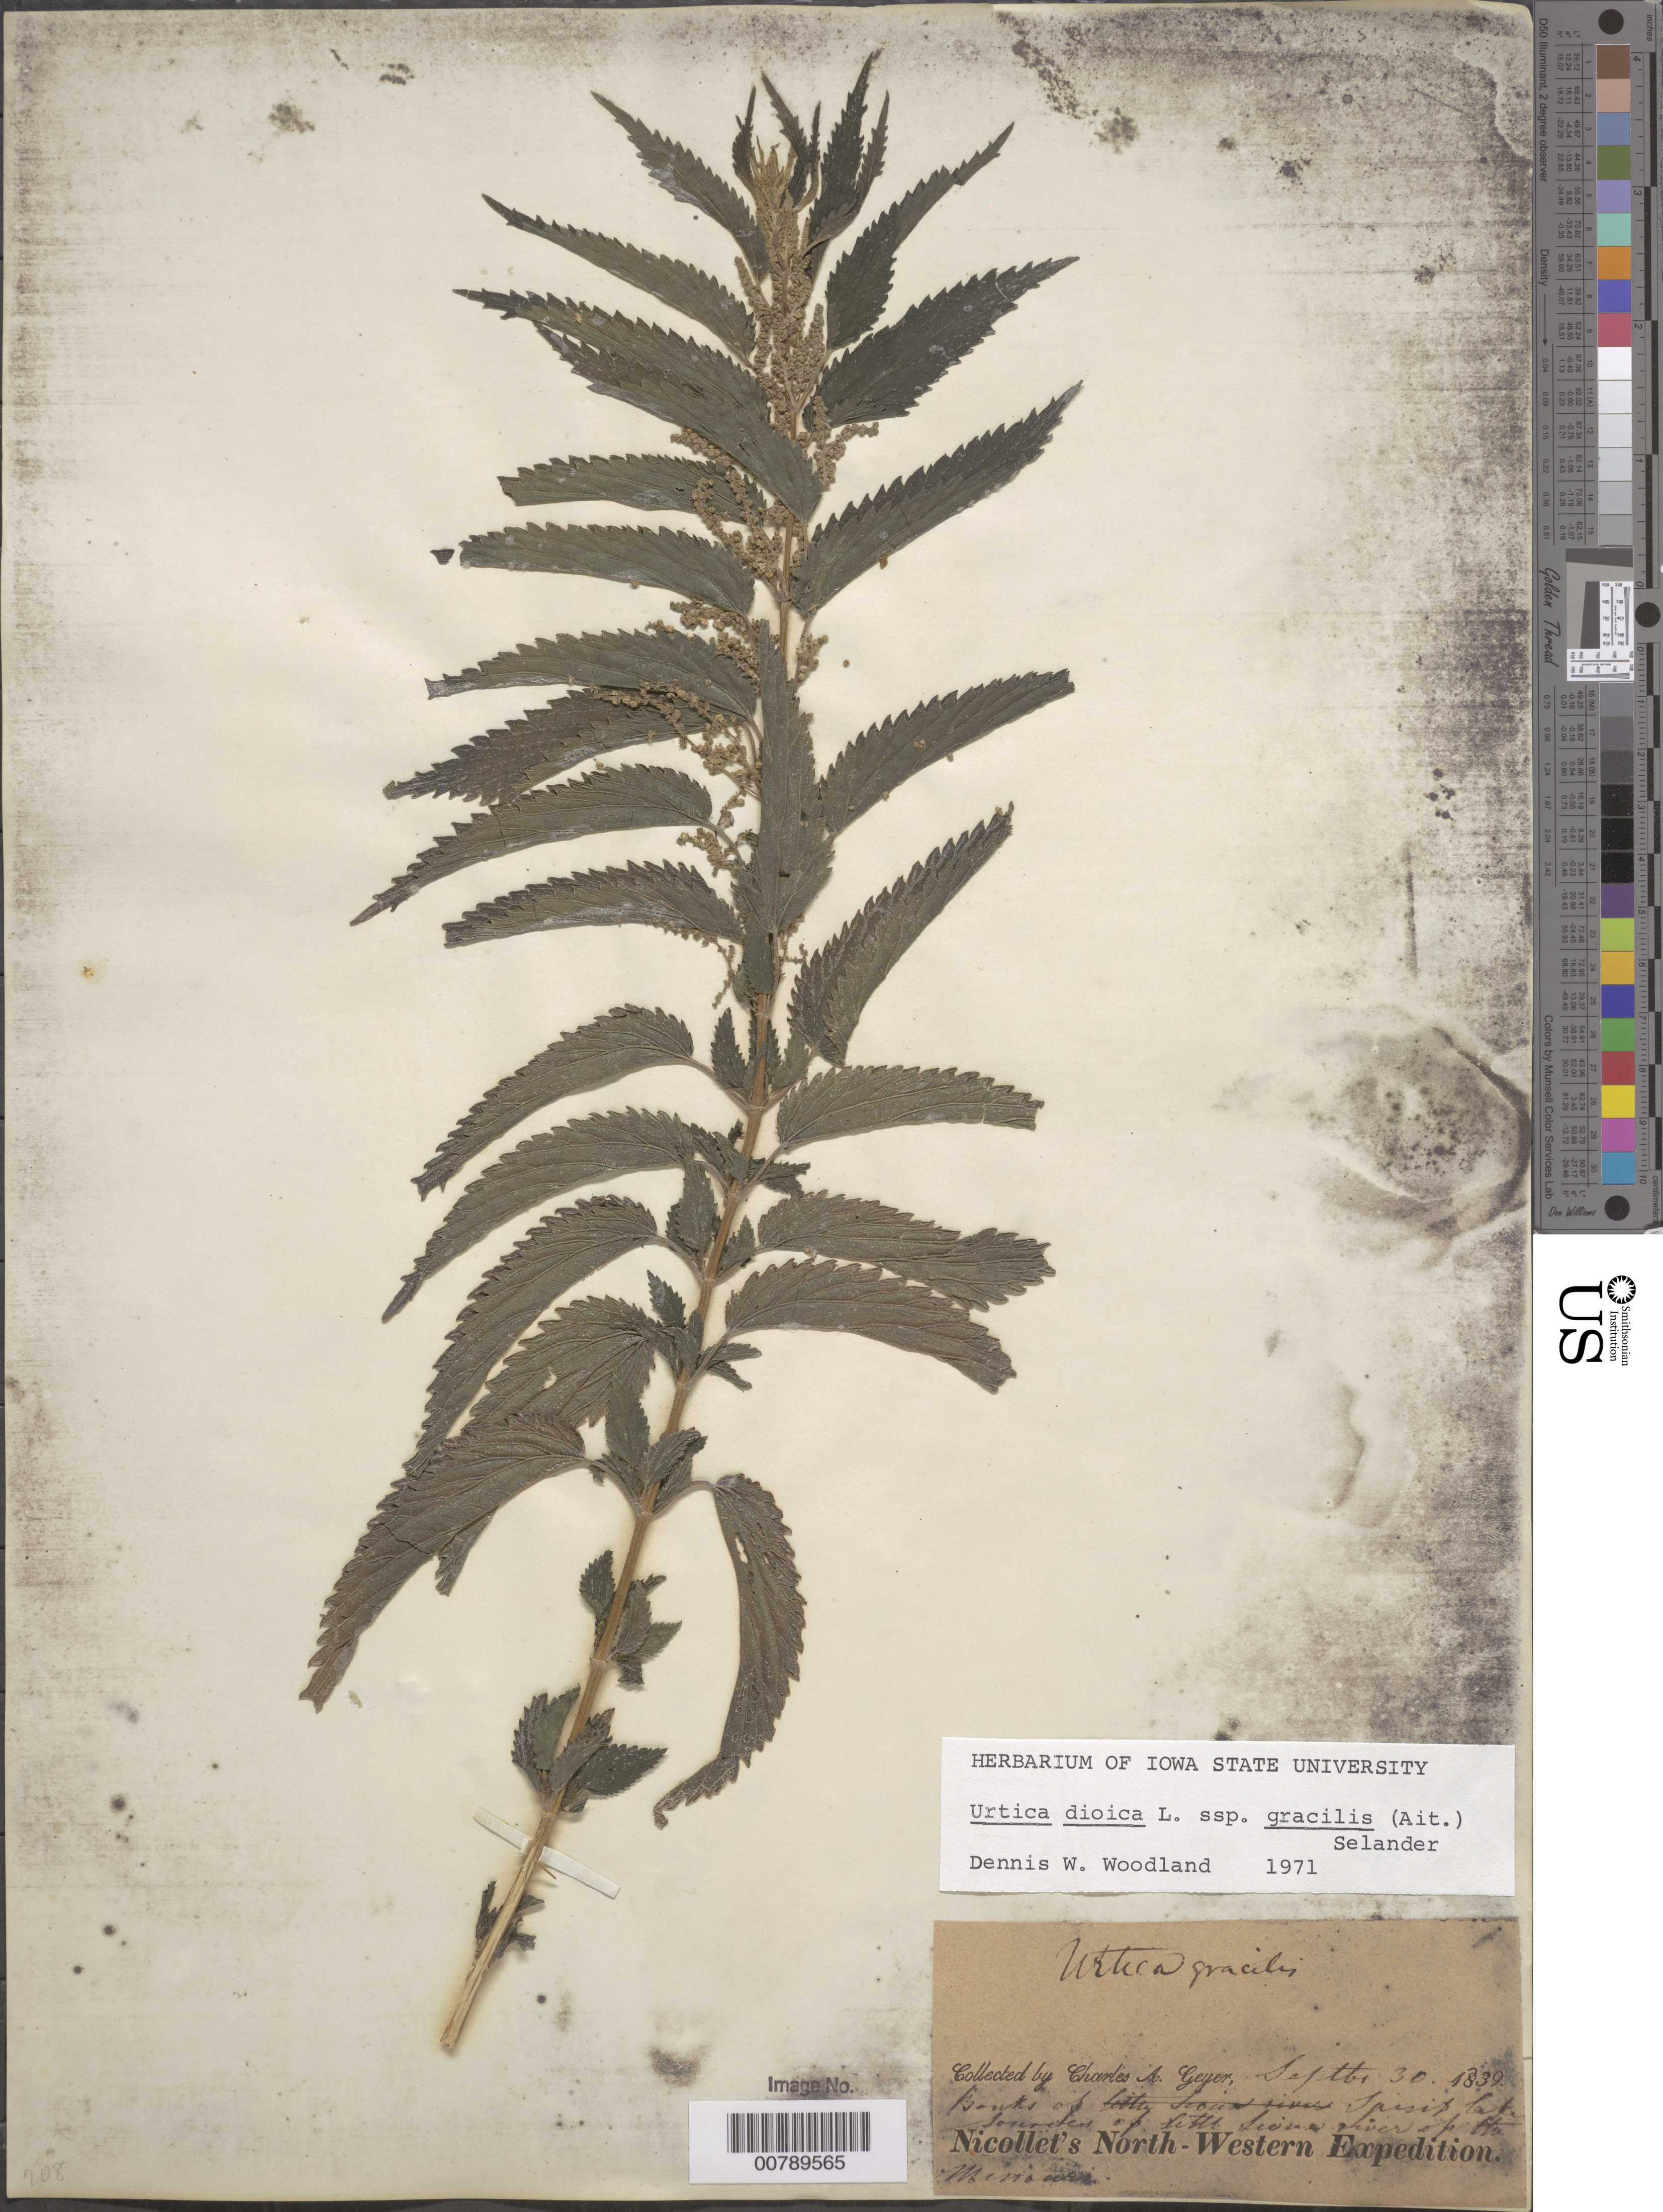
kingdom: Plantae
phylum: Tracheophyta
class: Magnoliopsida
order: Rosales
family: Urticaceae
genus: Urtica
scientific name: Urtica dioica subsp. gracilis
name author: L.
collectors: C. A. Geyer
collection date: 1839-09-30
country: United States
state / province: Missouri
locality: Banks of Spirit lake, sources of ! river !.